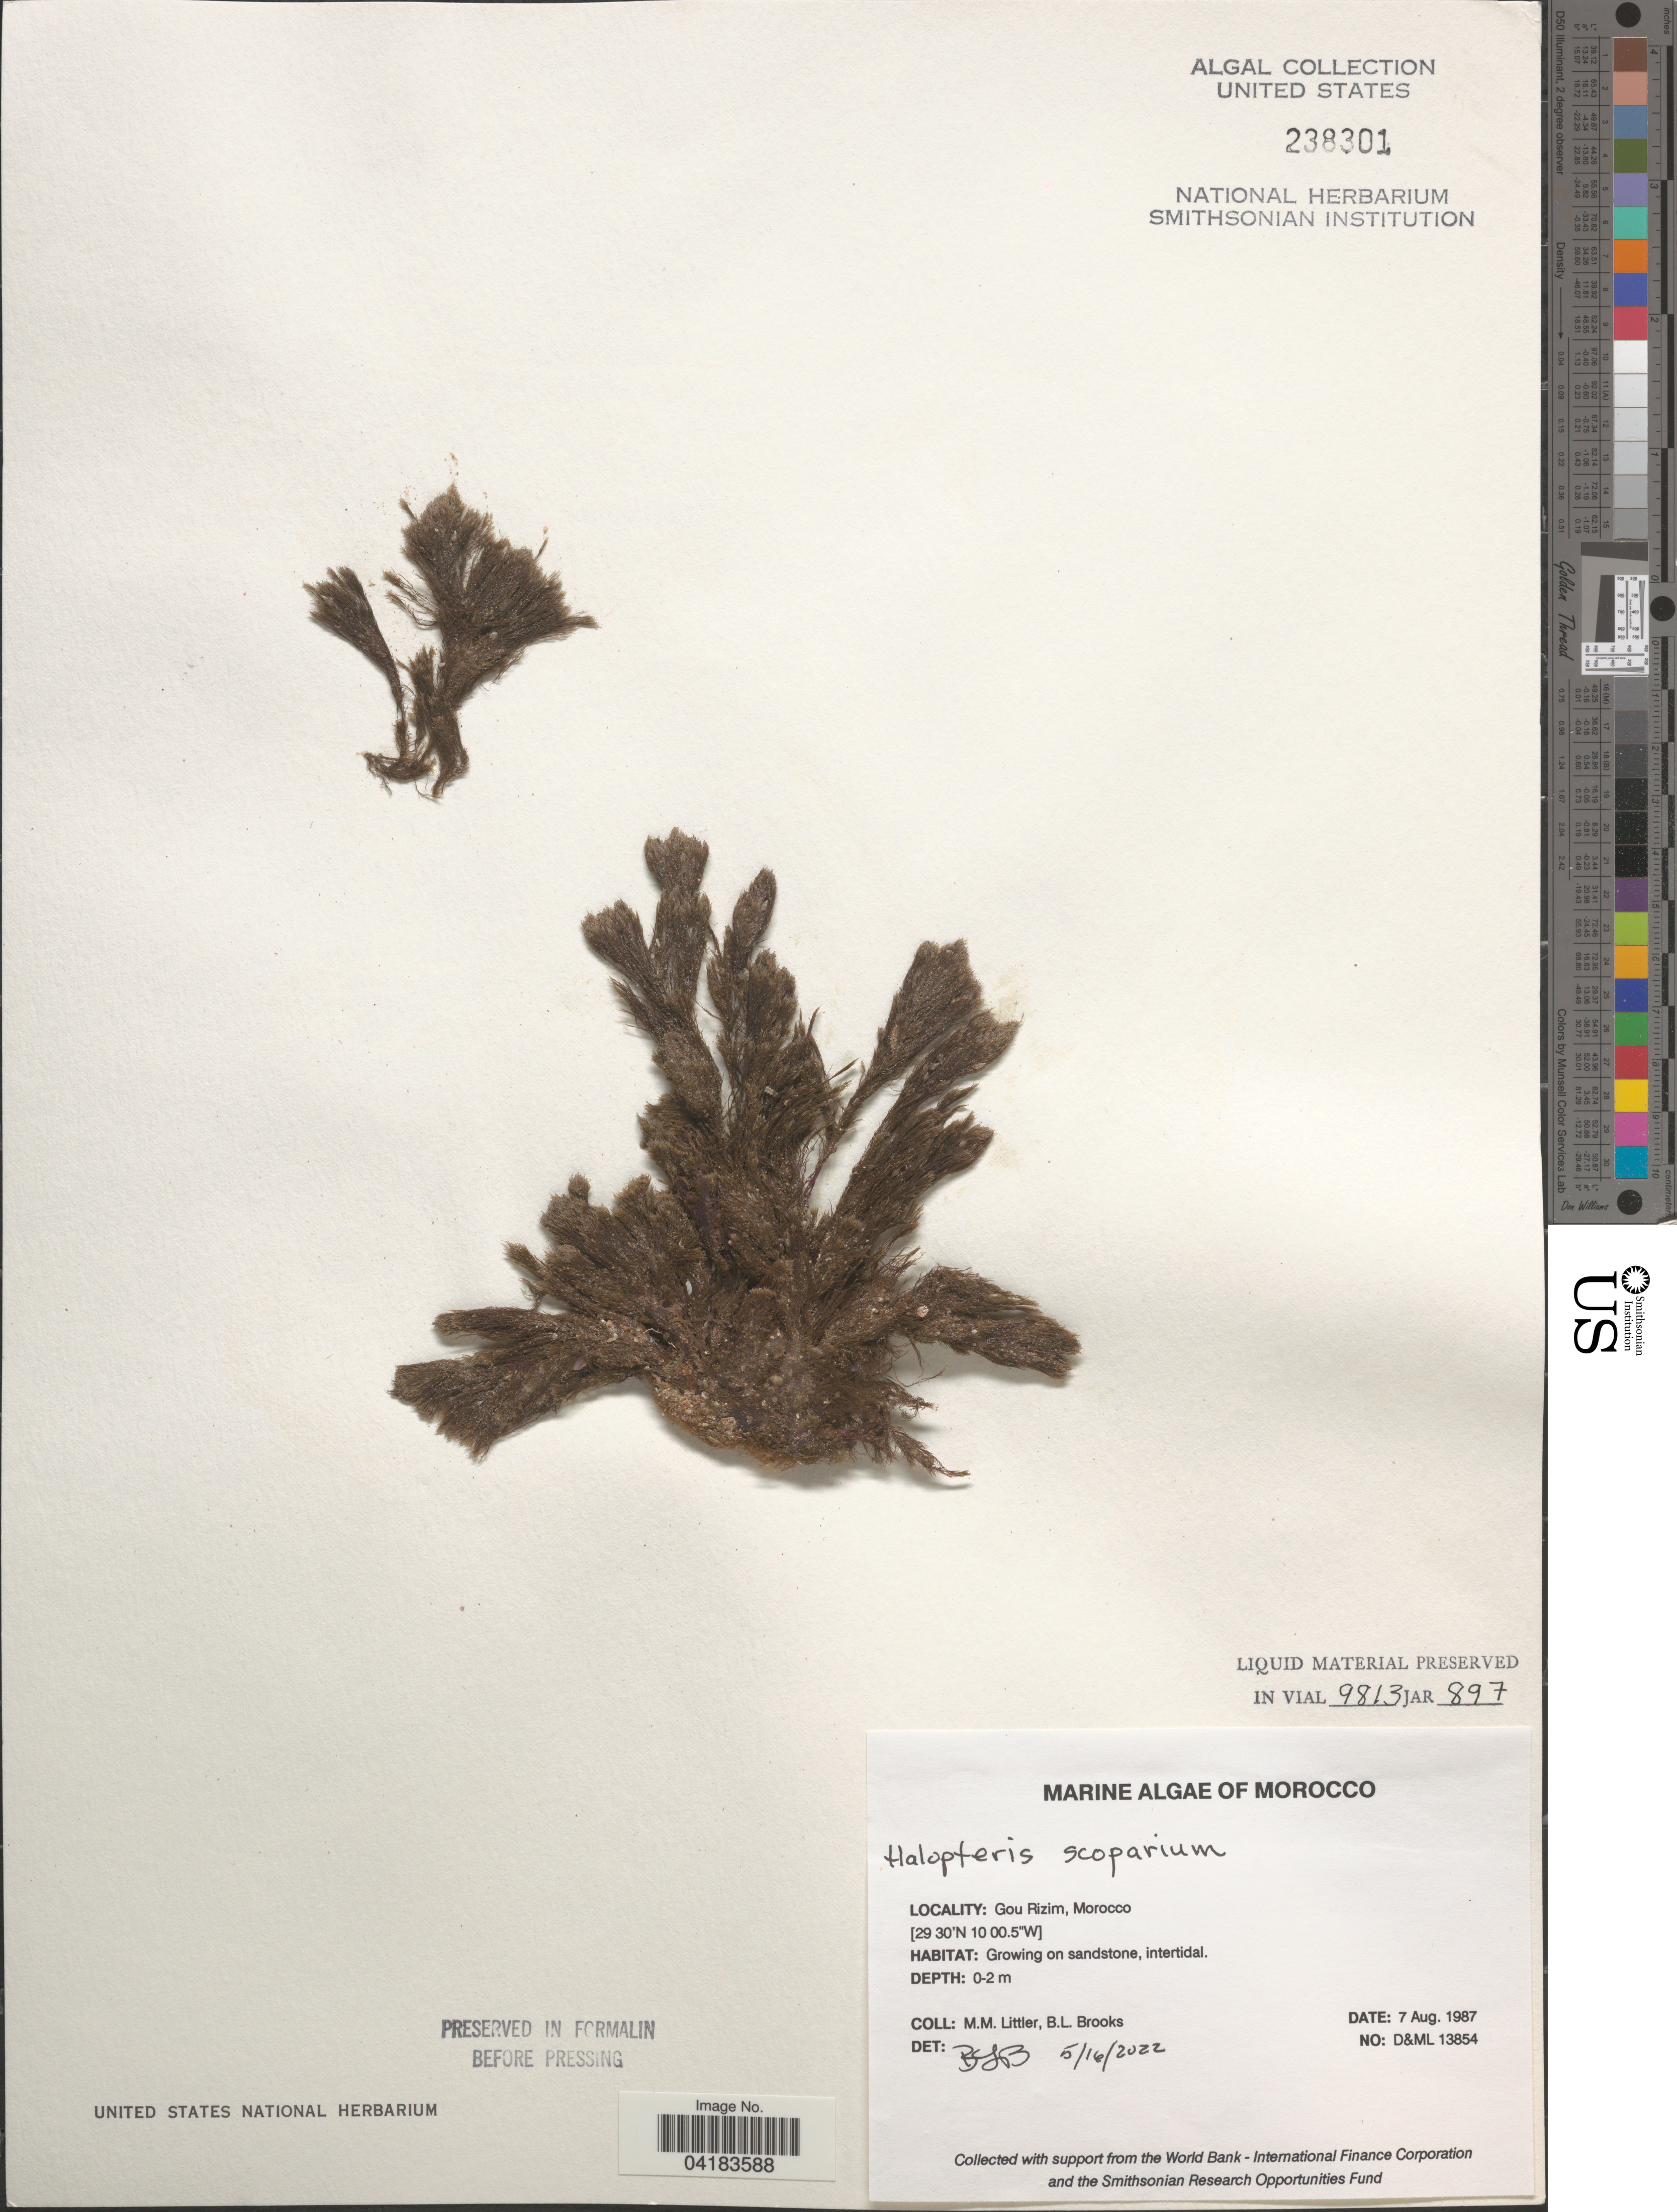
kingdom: Chromista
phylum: Ochrophyta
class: Phaeophyceae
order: Sphacelariales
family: Stypocaulaceae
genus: Halopteris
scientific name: Halopteris scoparia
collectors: B. Brooks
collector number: D&ML13854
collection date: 1987-08-07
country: Morocco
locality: Gou Rizim.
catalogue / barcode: US 238301